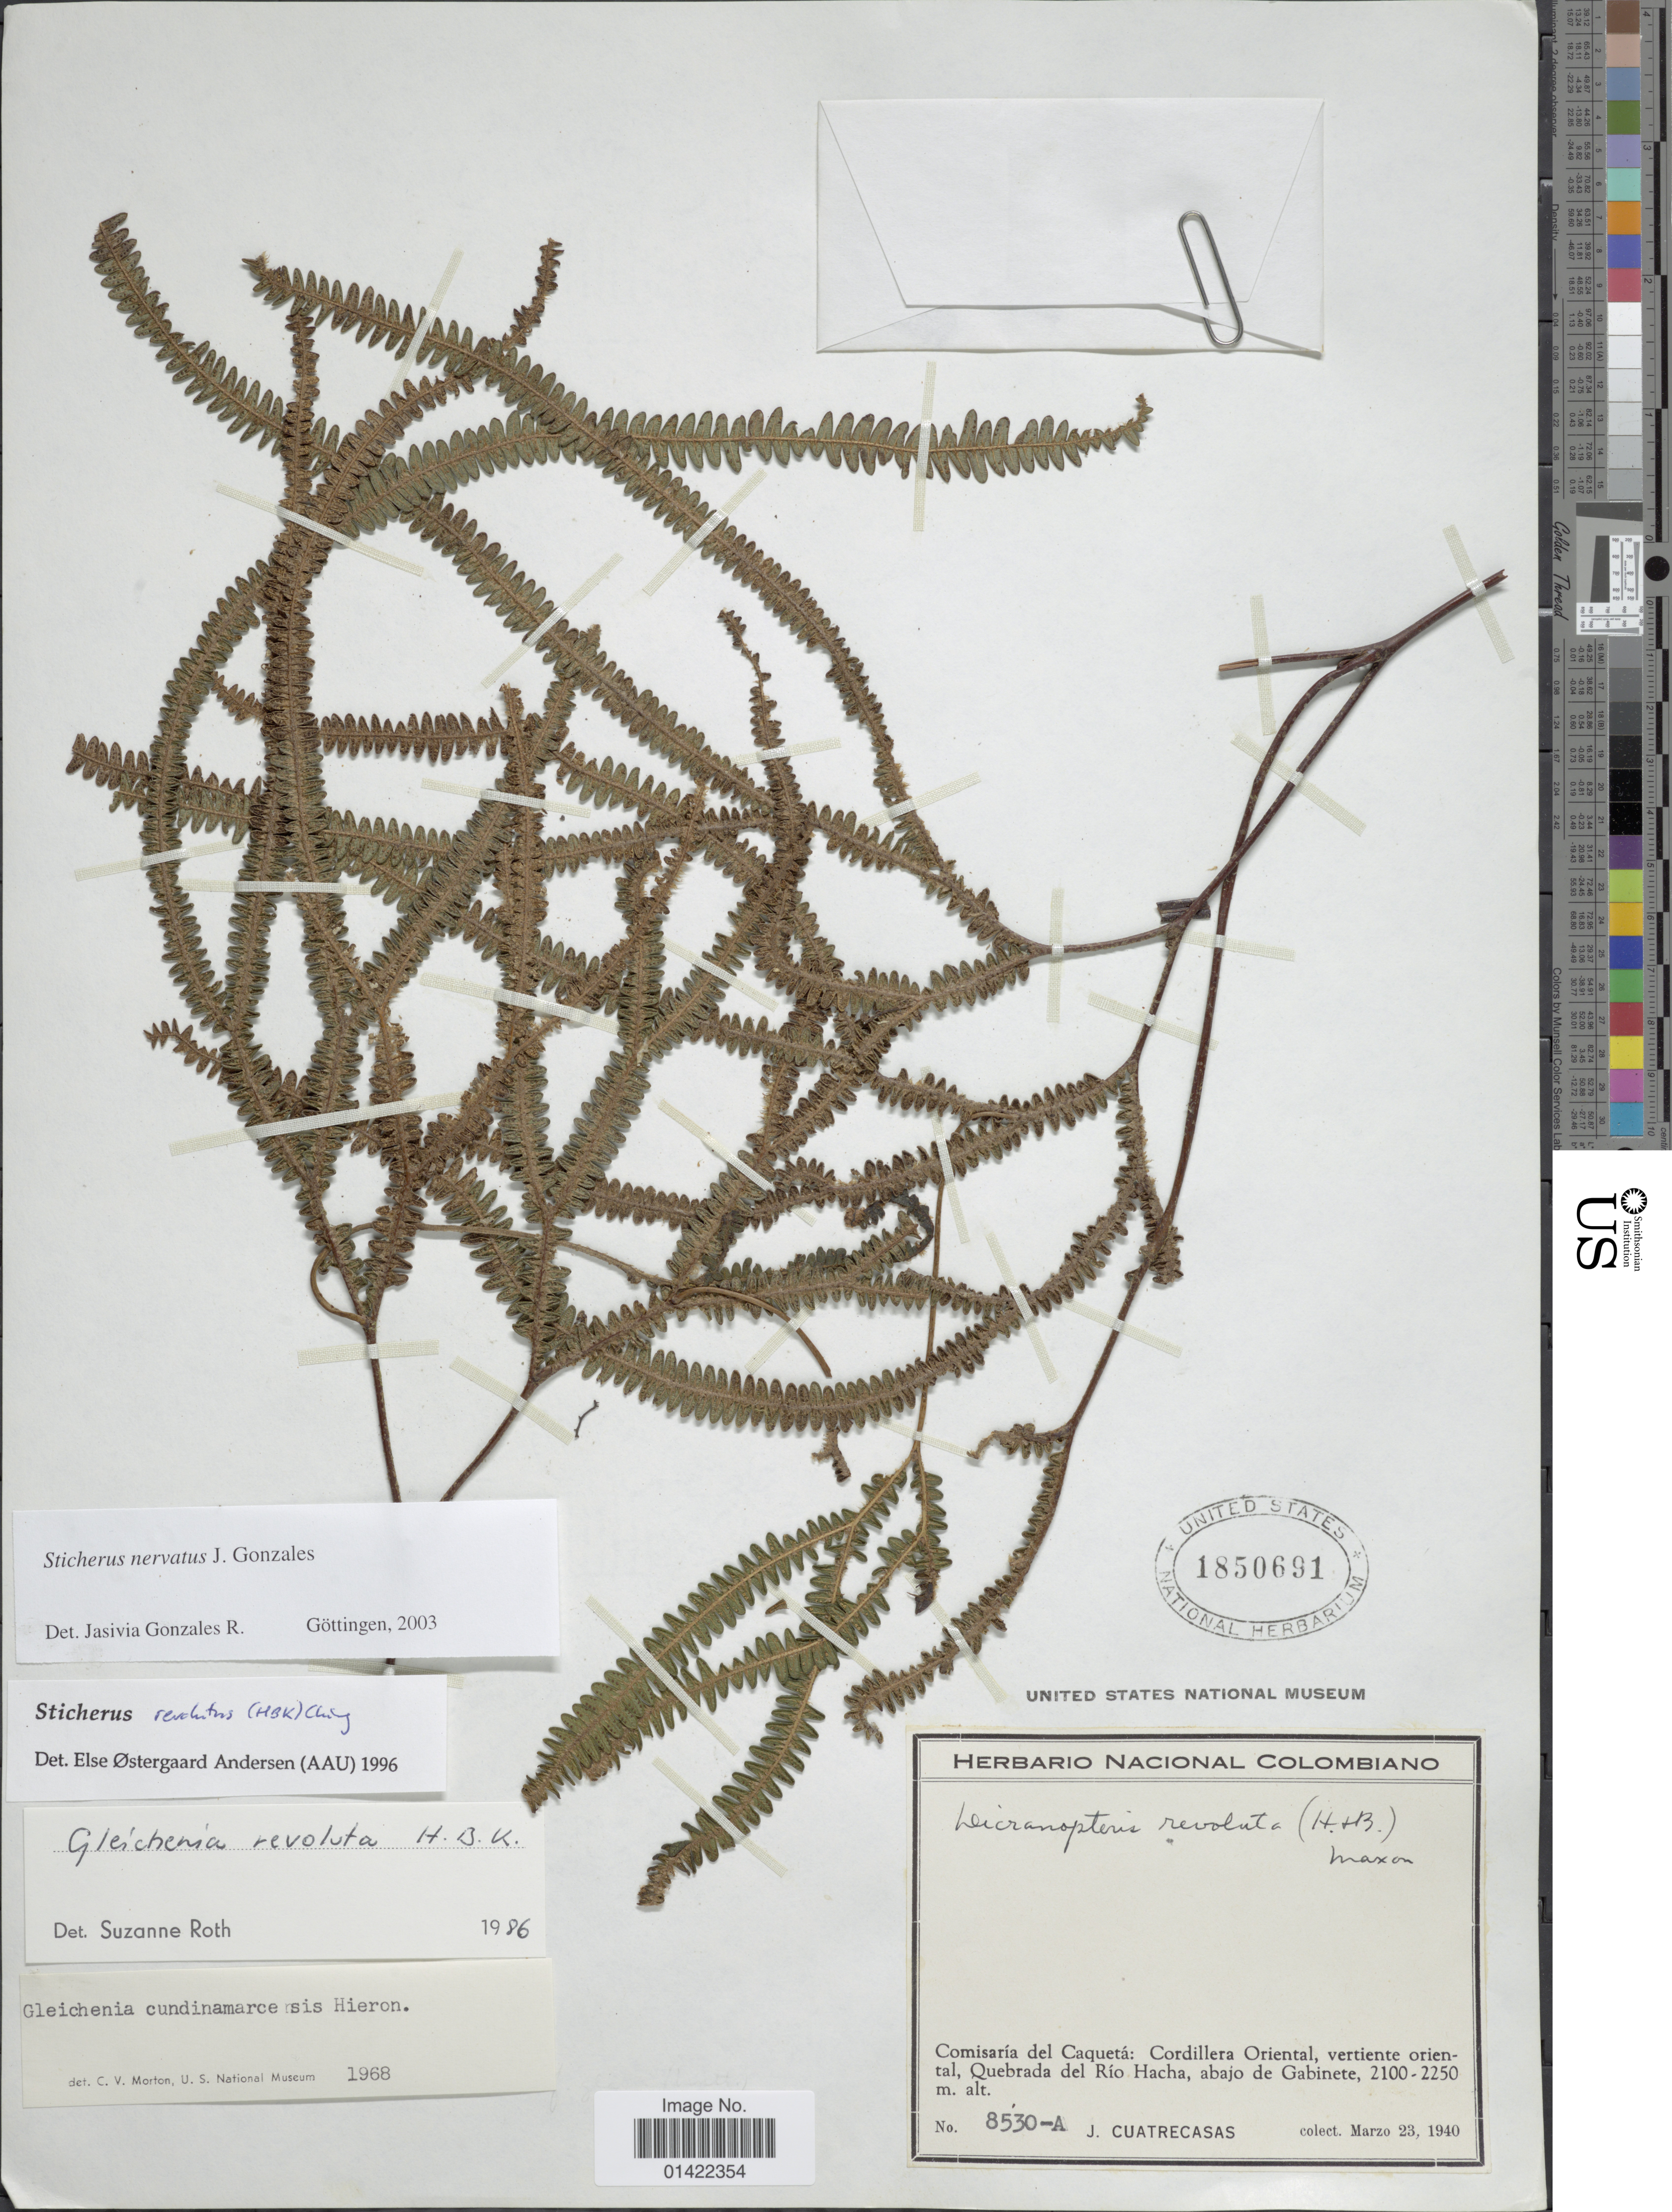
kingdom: Plantae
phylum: Tracheophyta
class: Polypodiopsida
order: Gleicheniales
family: Gleicheniaceae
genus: Sticherus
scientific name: Sticherus nervatus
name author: J. Gonzales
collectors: J. Cuatrecasas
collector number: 8530-A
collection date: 1940-03-23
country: Colombia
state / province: Caquetá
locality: Cordillera Oriental, vertiente oriental, Quebrada del Río Hacha, abajo de Gabinete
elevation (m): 2100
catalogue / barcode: US 1850691